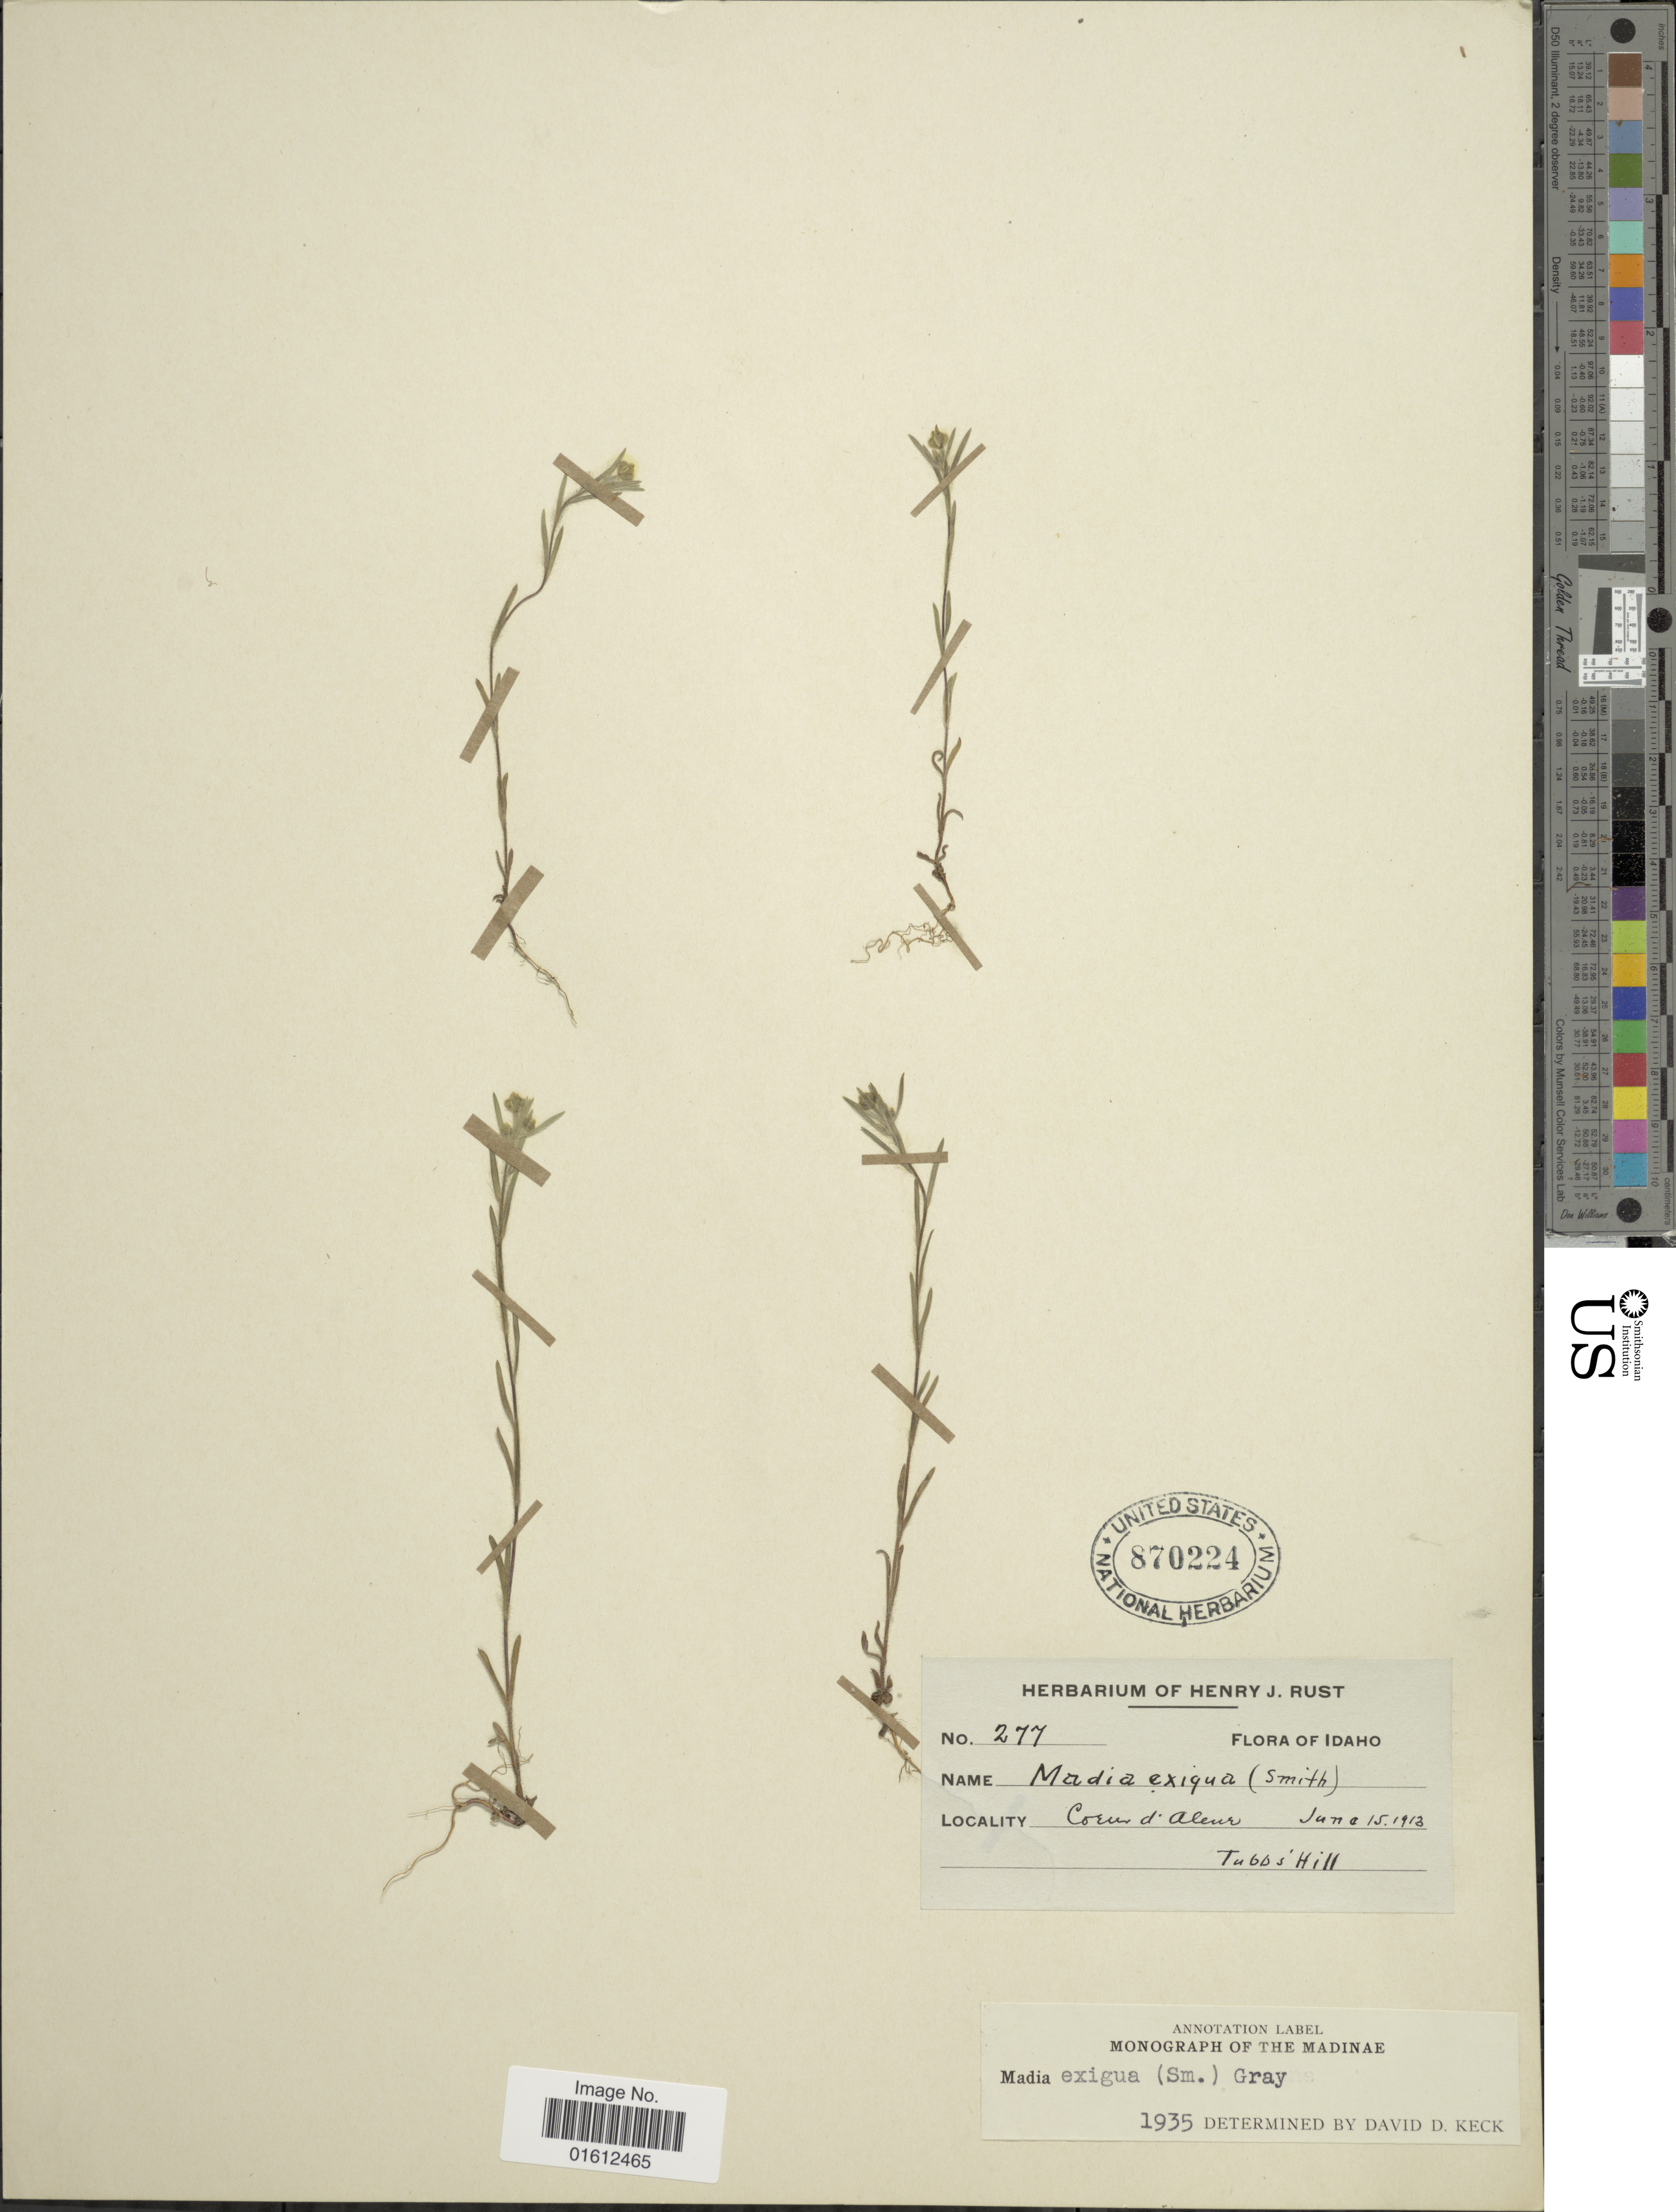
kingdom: Plantae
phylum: Tracheophyta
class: Magnoliopsida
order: Asterales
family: Asteraceae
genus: Madia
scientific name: Madia exigua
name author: (Sm.) A. Gray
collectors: ex herb. Henry J. Rust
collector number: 277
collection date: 1913-06-15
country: United States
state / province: Idaho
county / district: Kootenai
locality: Coeur d'Alene. Tubb's Hill.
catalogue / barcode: US 870224